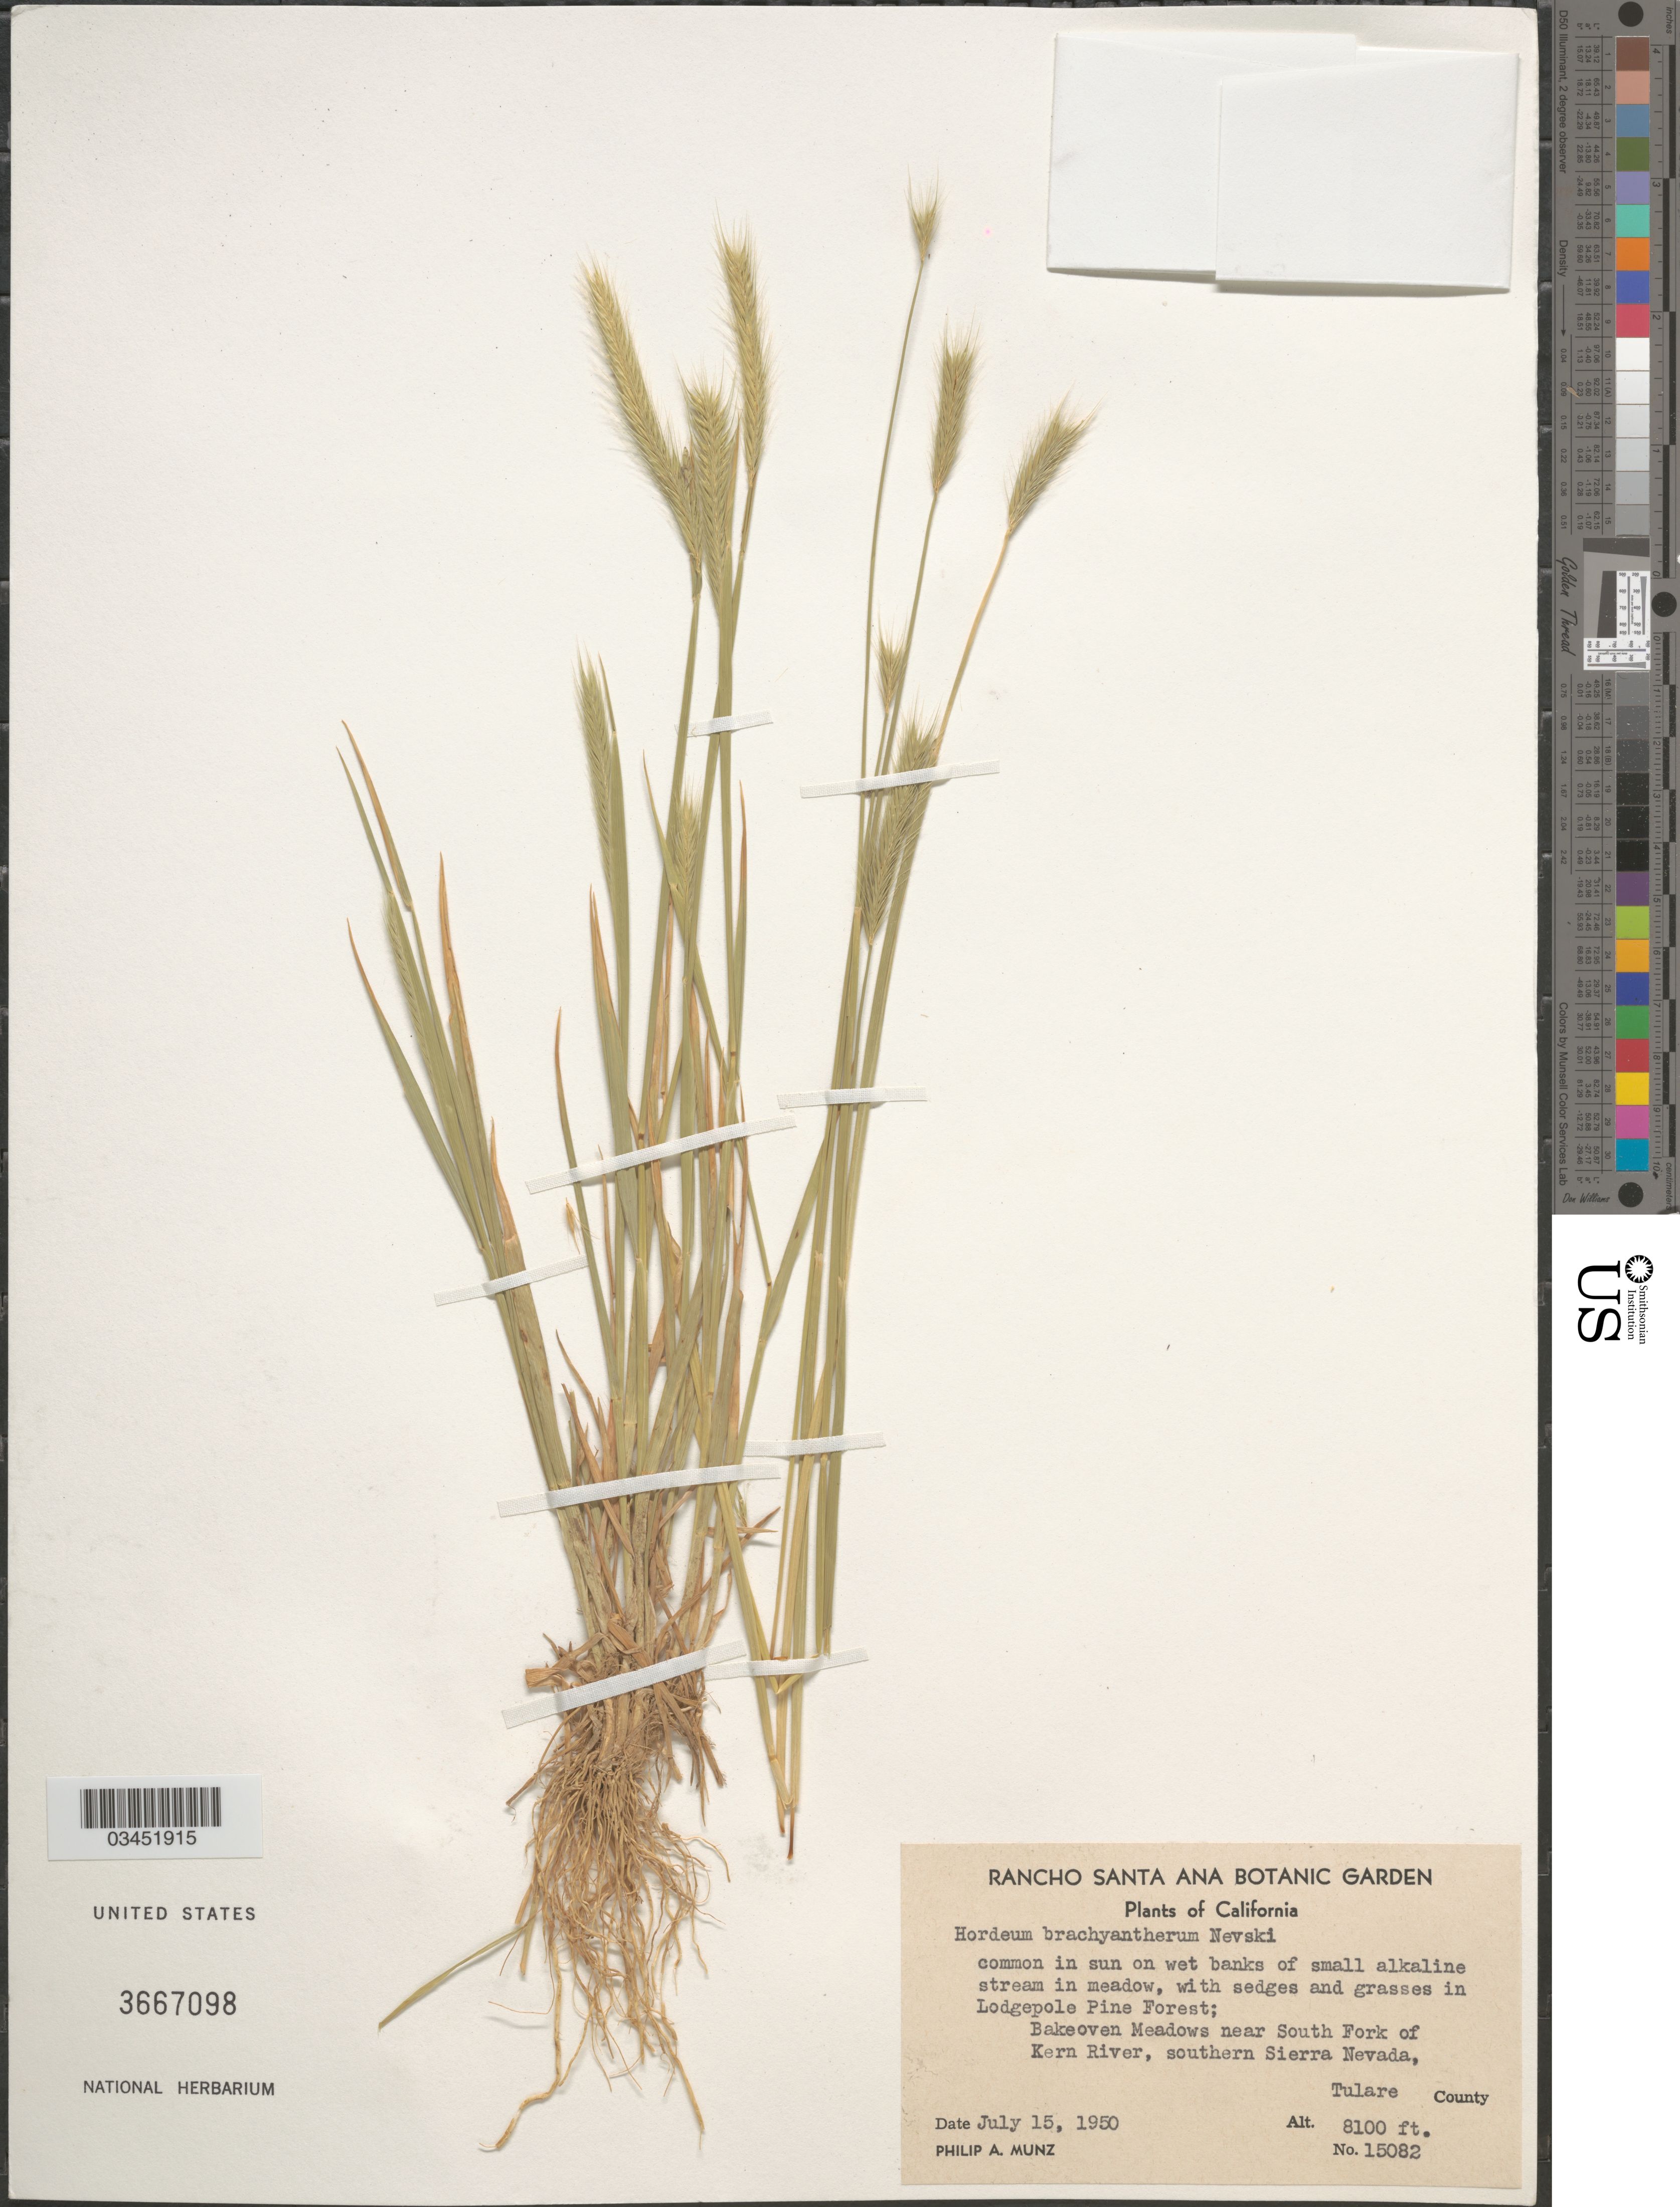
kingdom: Plantae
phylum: Tracheophyta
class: Liliopsida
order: Poales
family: Poaceae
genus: Hordeum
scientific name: Hordeum brachyantherum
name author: Nevski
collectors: P. A. Munz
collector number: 15082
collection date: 1950-07-15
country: United States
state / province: California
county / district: Tulare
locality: Lodgepole Pine Forest; Bakeoven Meadows near South Fork of Kern River, southern Sierra Nevada, Tulare County.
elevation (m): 2469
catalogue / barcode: US 3667098